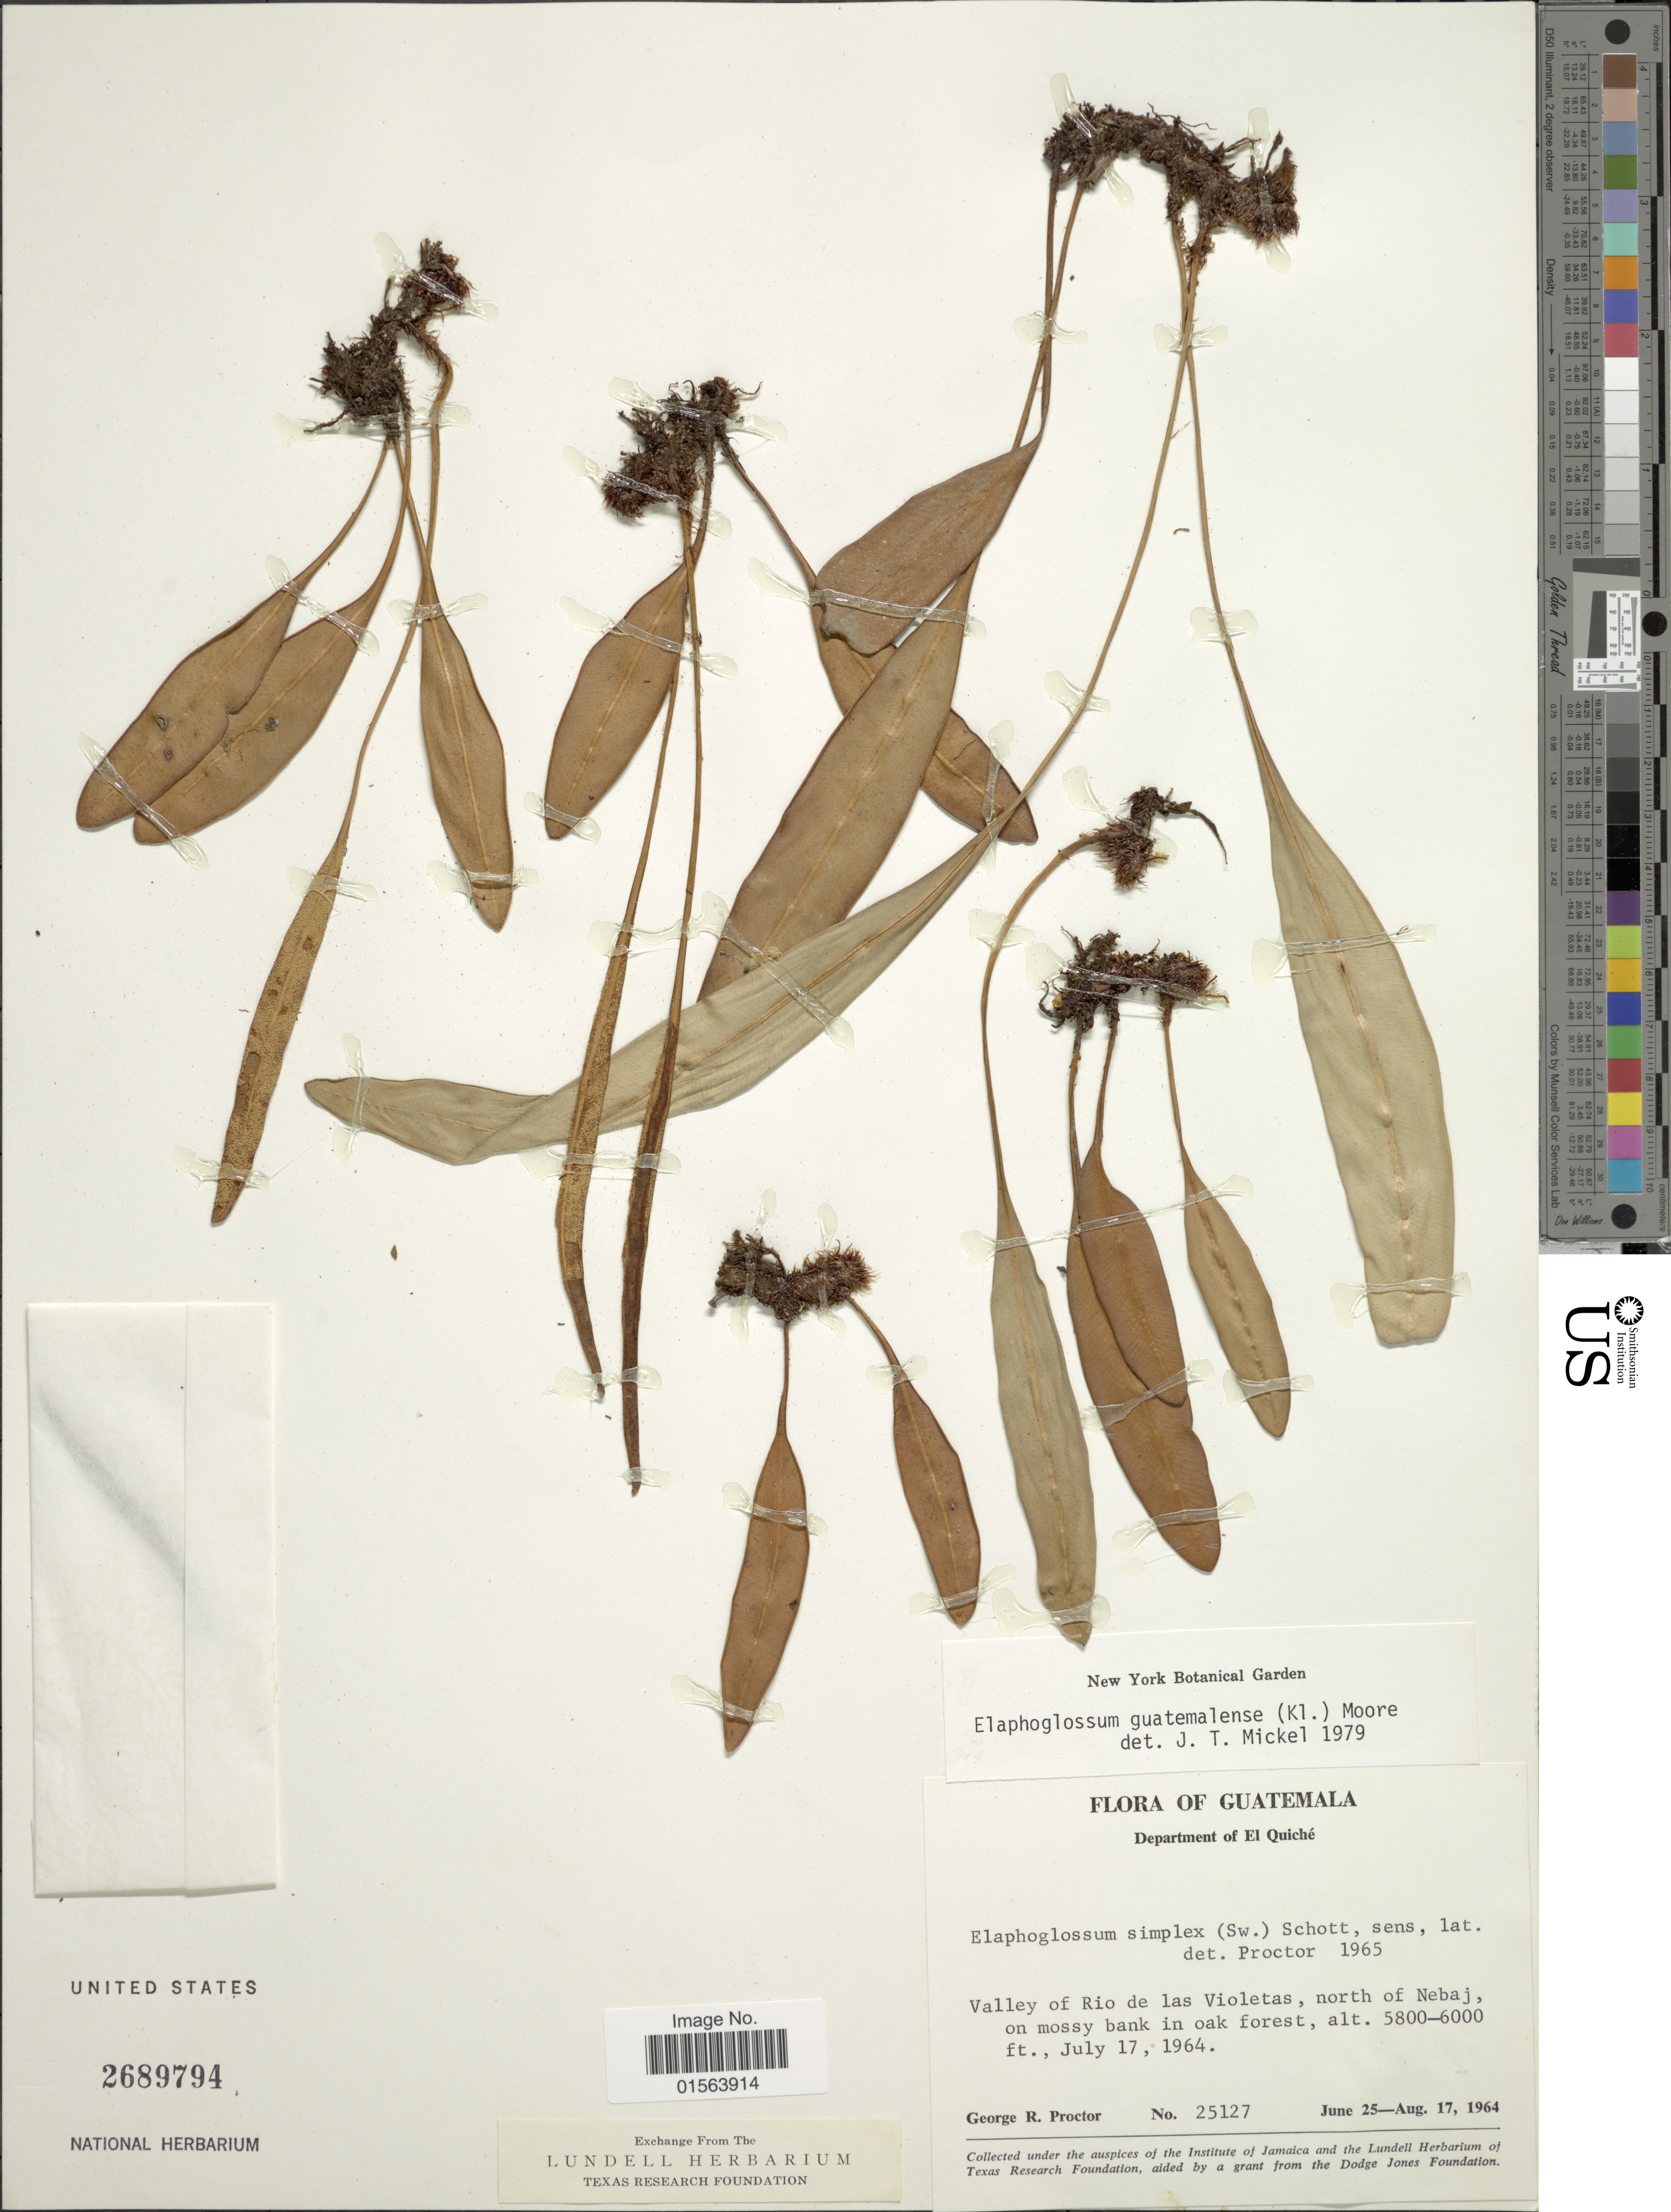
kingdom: Plantae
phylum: Tracheophyta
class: Polypodiopsida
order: Polypodiales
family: Dryopteridaceae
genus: Elaphoglossum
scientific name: Elaphoglossum guatemalense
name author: (Klotzsch) T. Moore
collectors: G. R. Proctor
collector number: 25127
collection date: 1964-06-25/1964-08-17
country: Guatemala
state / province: El Quiché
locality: Department of El Quiche, Valley of Rio de las Violetas, north of Nebaj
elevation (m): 1768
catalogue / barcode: US 2689794